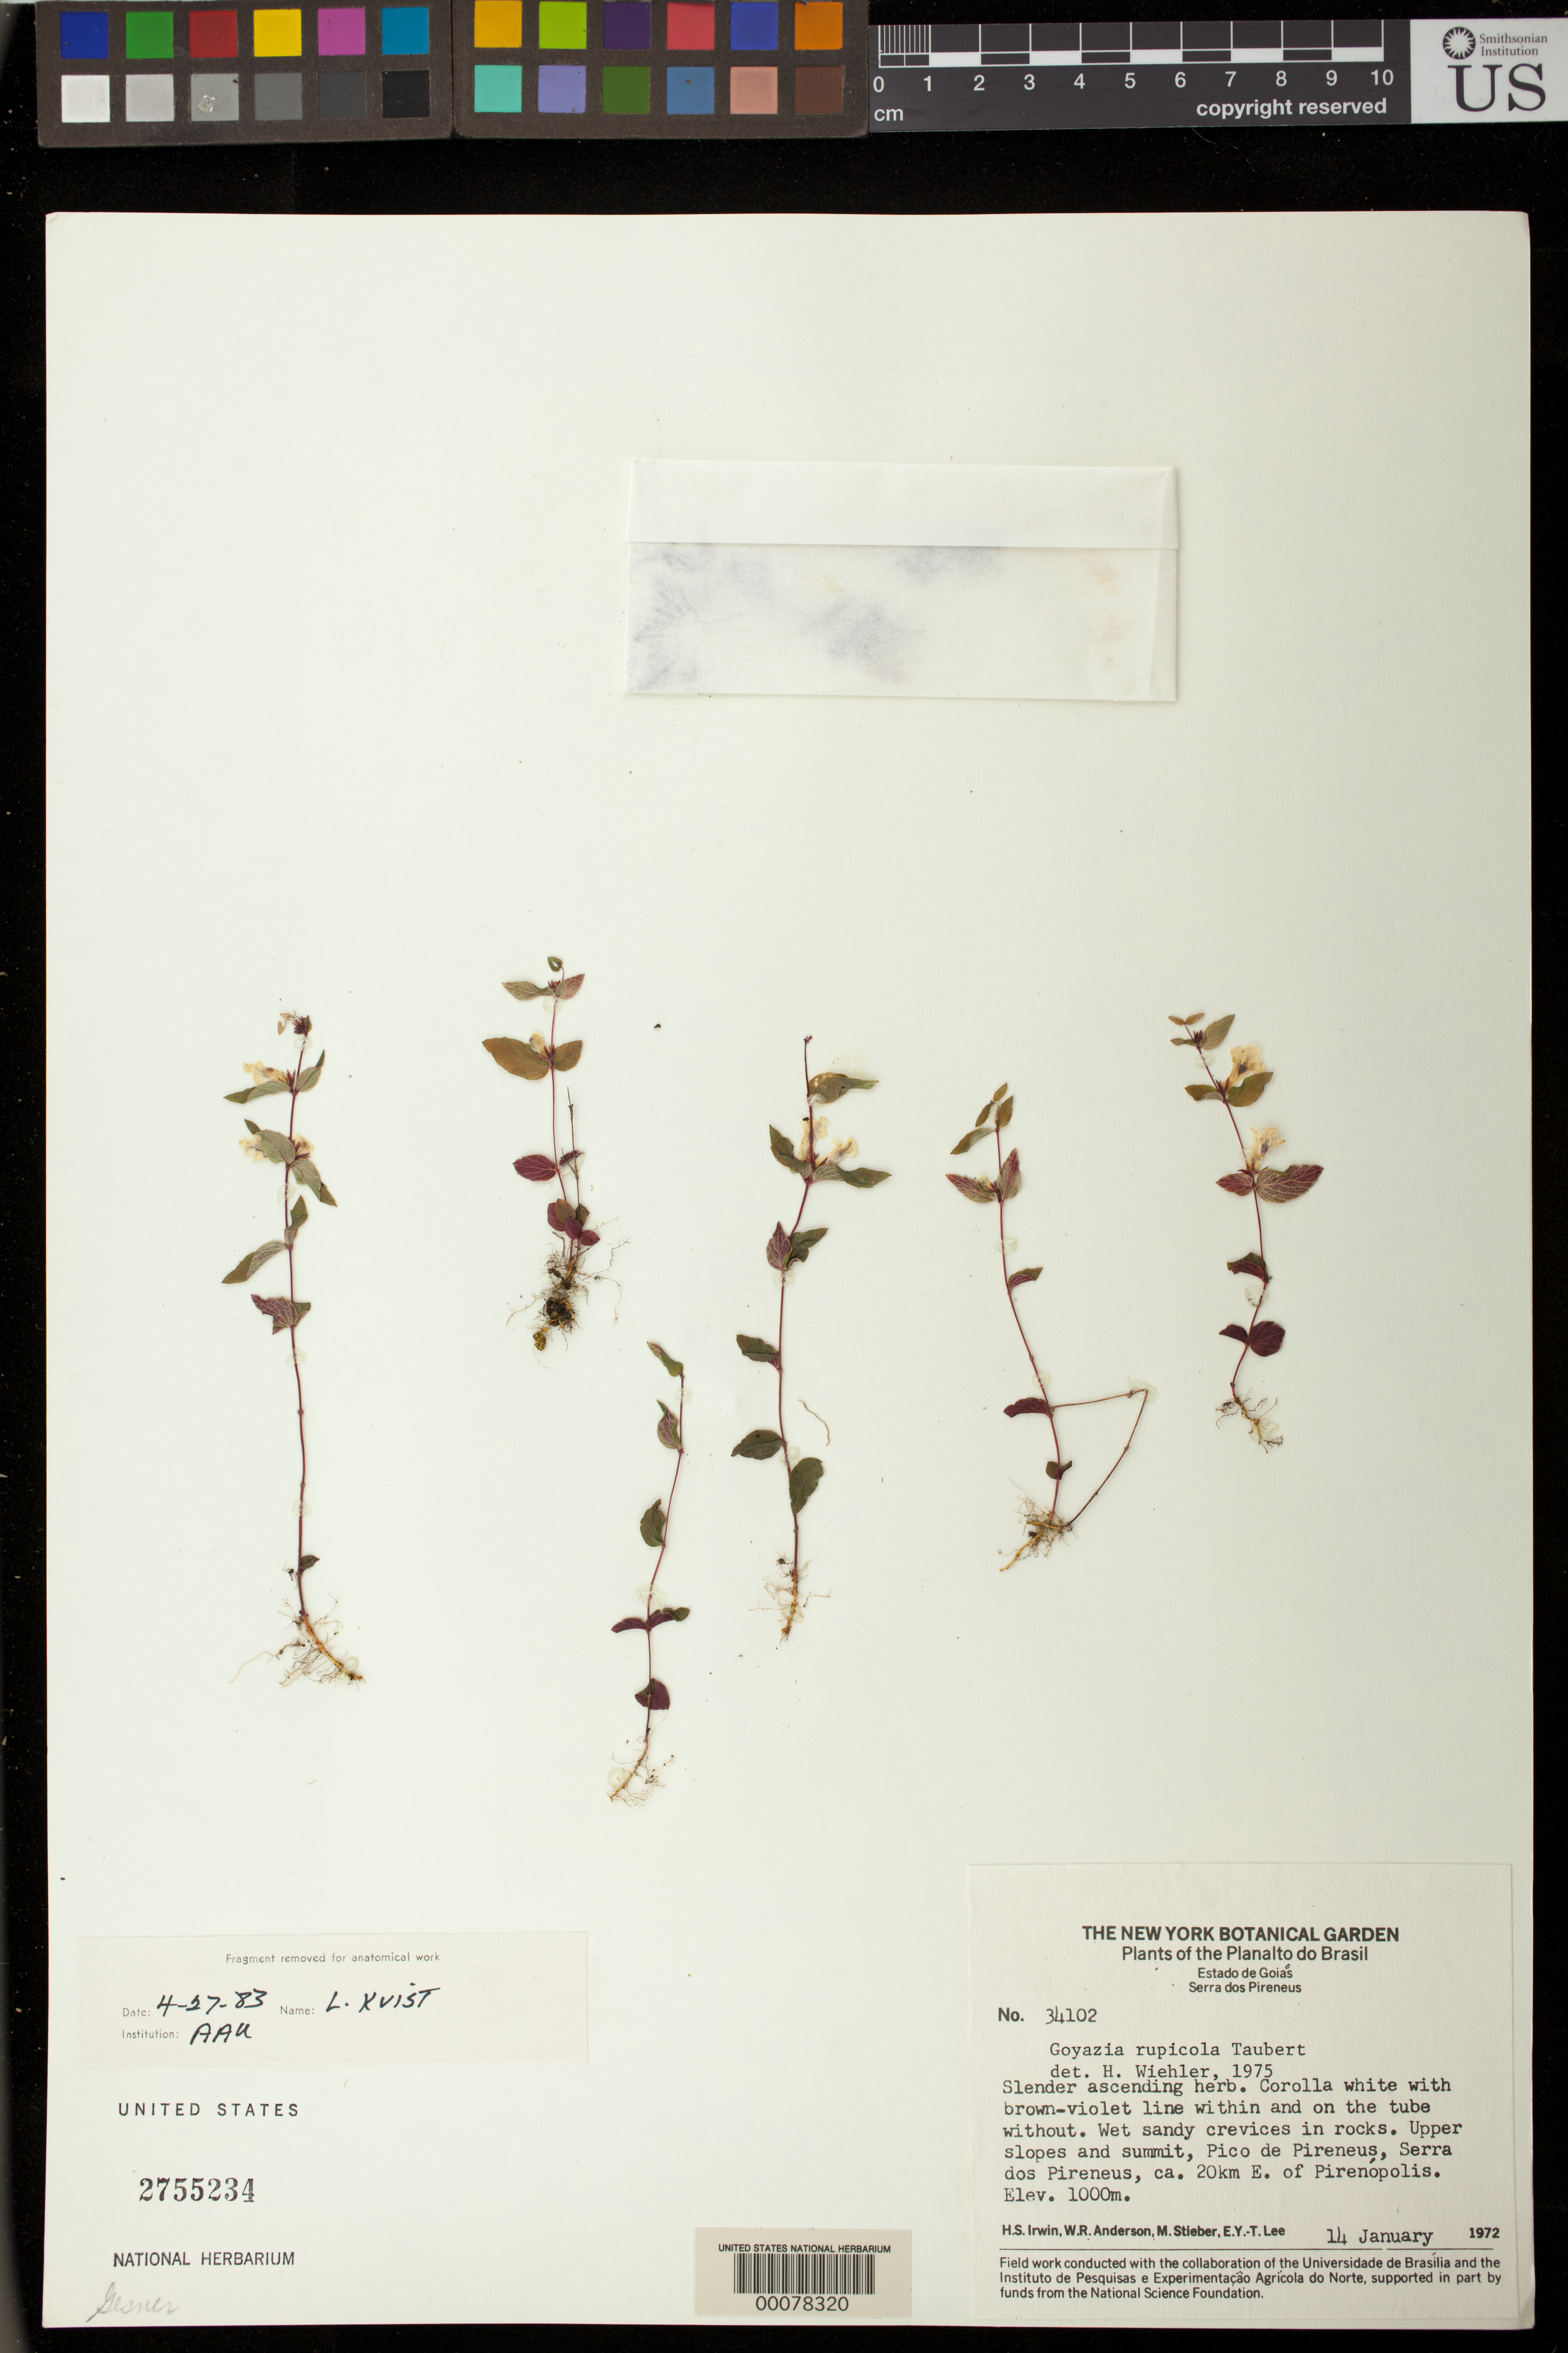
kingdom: Plantae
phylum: Tracheophyta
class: Magnoliopsida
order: Lamiales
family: Gesneriaceae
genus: Goyazia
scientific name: Goyazia rupicola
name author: Taub.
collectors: H. Irwin & et al.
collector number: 34102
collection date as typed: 14 Jan 1972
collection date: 1972-01-14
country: Brazil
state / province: Goiás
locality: Pico de Pireneus, Serra dos Pireneus, about 20 km E of Pirenopolis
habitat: Wet sandy crevices in rocks, upper slopes and summit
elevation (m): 1000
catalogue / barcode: US 2755234